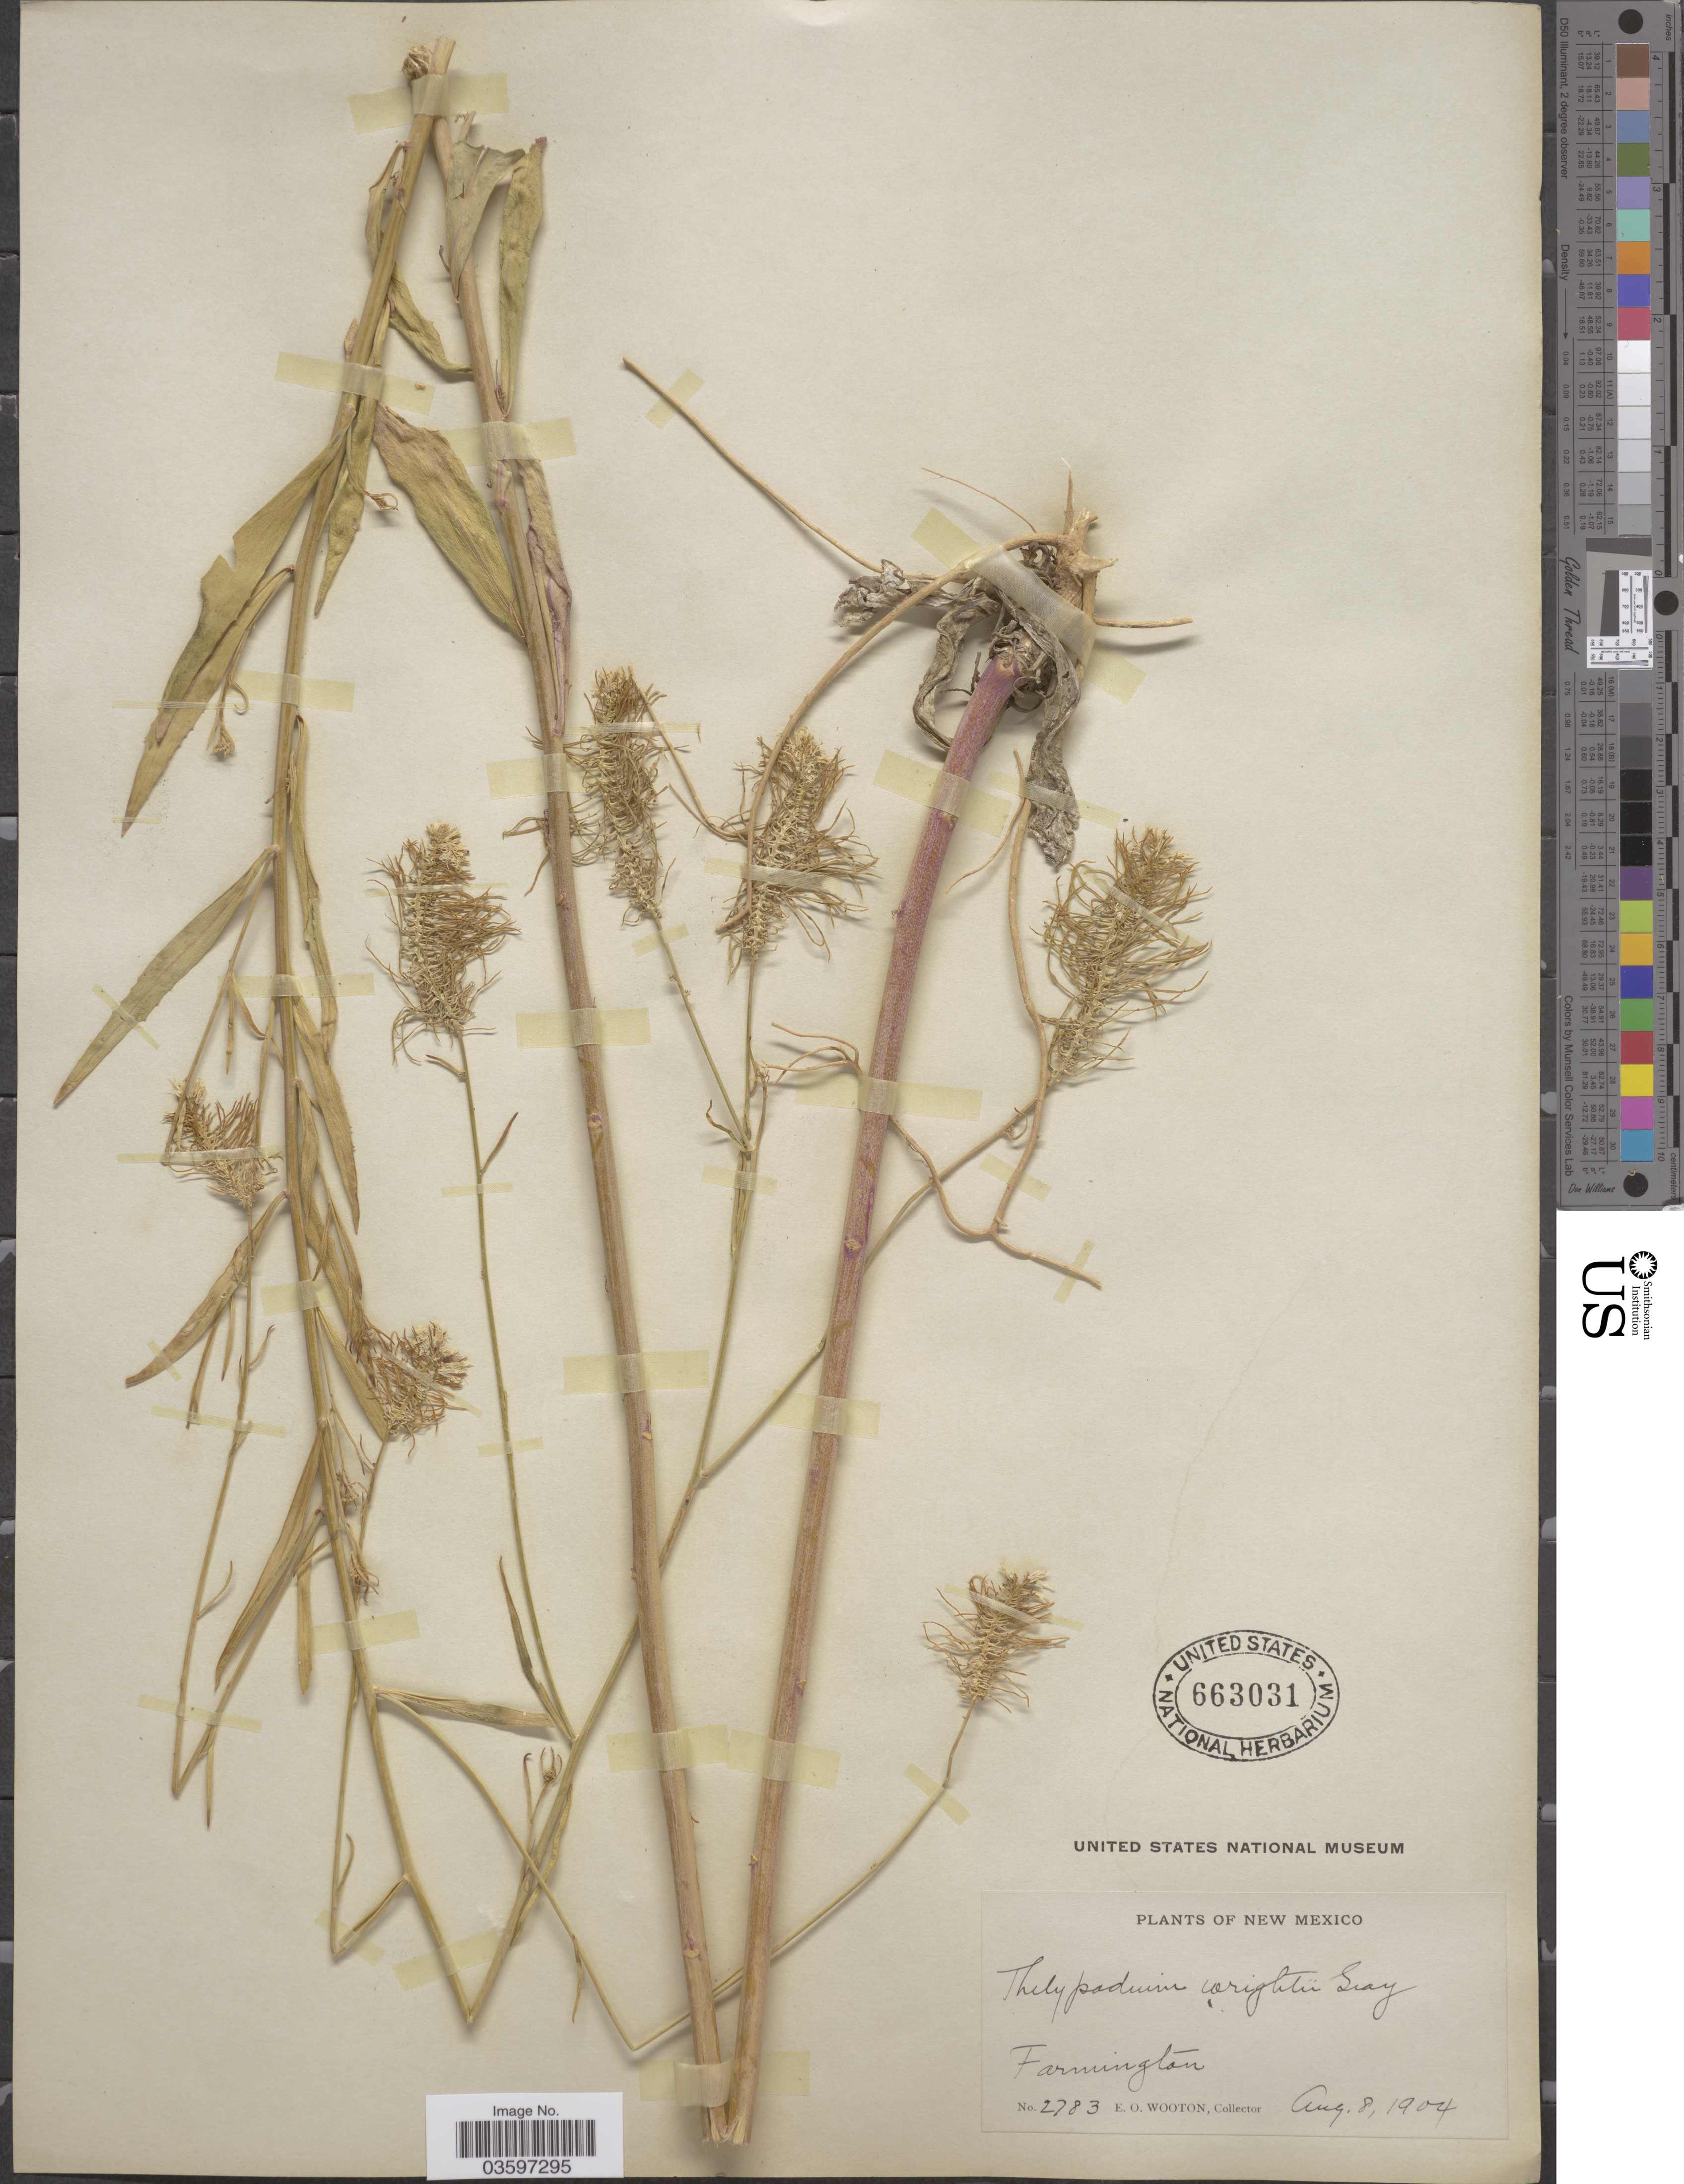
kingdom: Plantae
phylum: Tracheophyta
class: Magnoliopsida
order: Brassicales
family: Brassicaceae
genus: Stanleyella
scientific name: Stanleyella wrightii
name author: Rydb.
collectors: E. O. Wooton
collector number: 2783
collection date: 1904-08-08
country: United States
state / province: New Mexico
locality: Farmington.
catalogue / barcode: US 663031